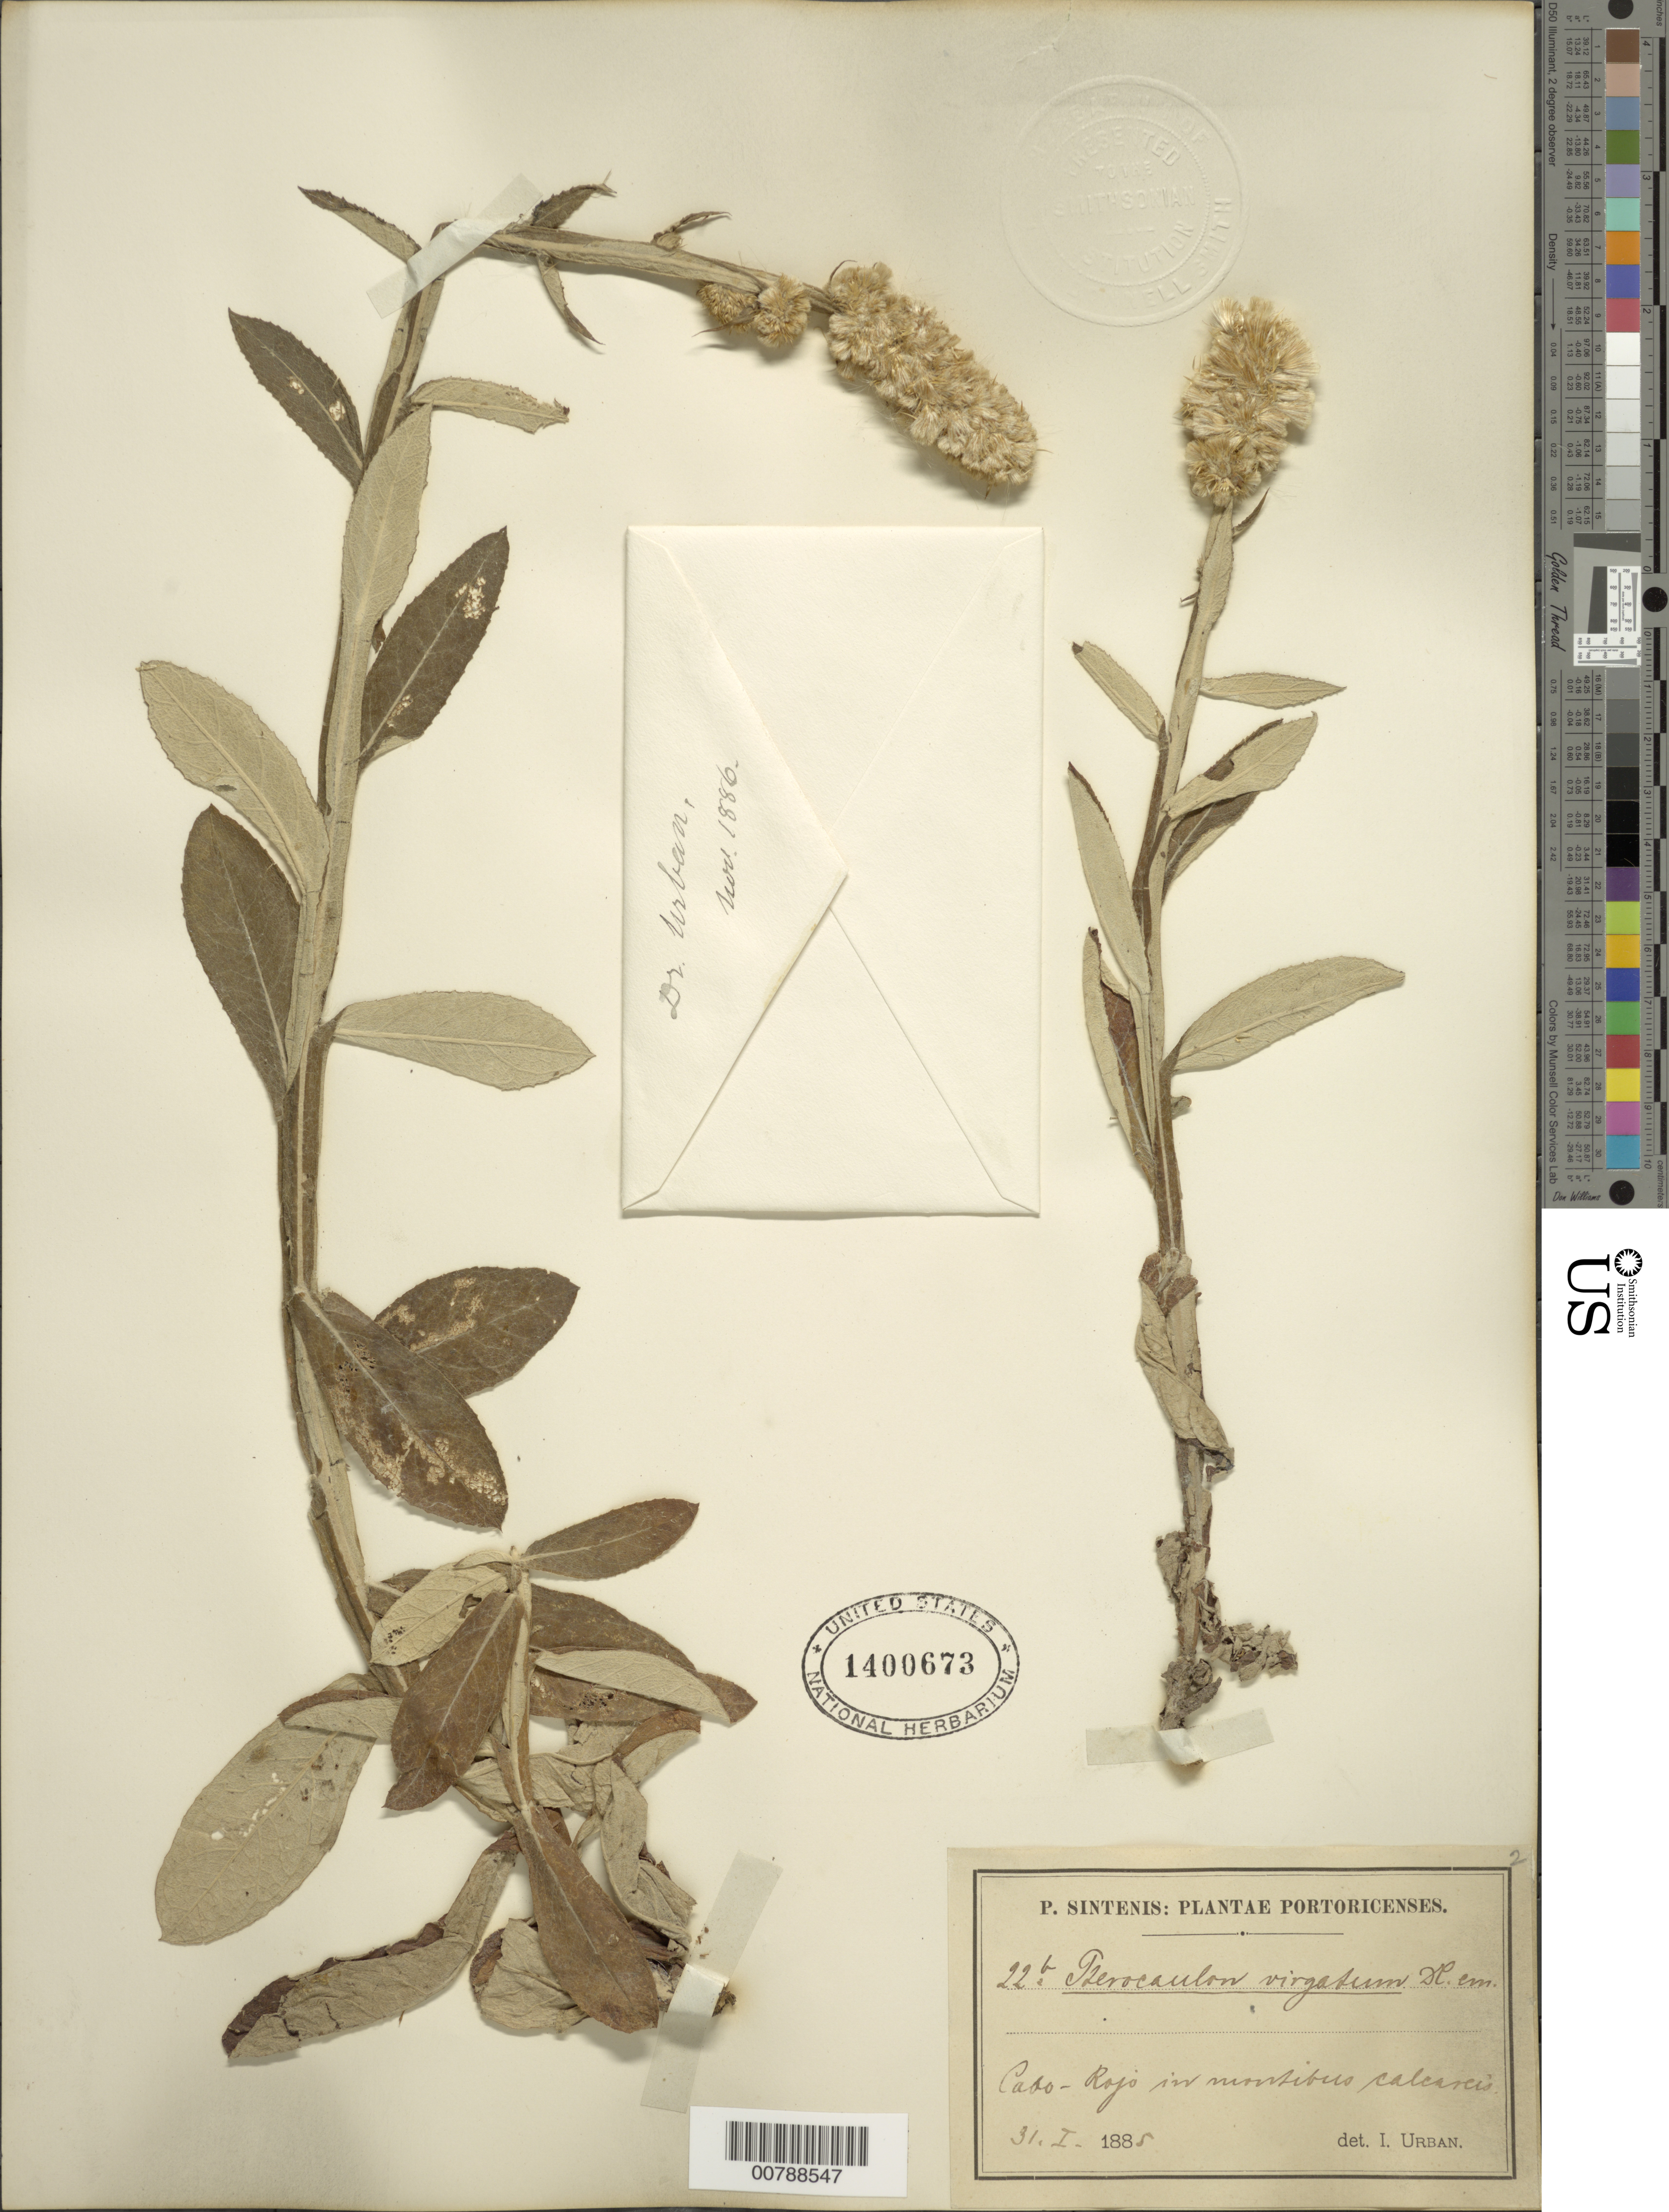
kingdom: Plantae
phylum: Tracheophyta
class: Magnoliopsida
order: Asterales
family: Asteraceae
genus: Pterocaulon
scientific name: Pterocaulon virgatum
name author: (L.) DC.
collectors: P. Sintenis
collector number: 22b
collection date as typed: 31 Jan 1885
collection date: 1885-01-31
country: Puerto Rico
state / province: Cabo Rojo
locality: Cabo Rojo in montibus calcarcis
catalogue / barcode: US 1400673